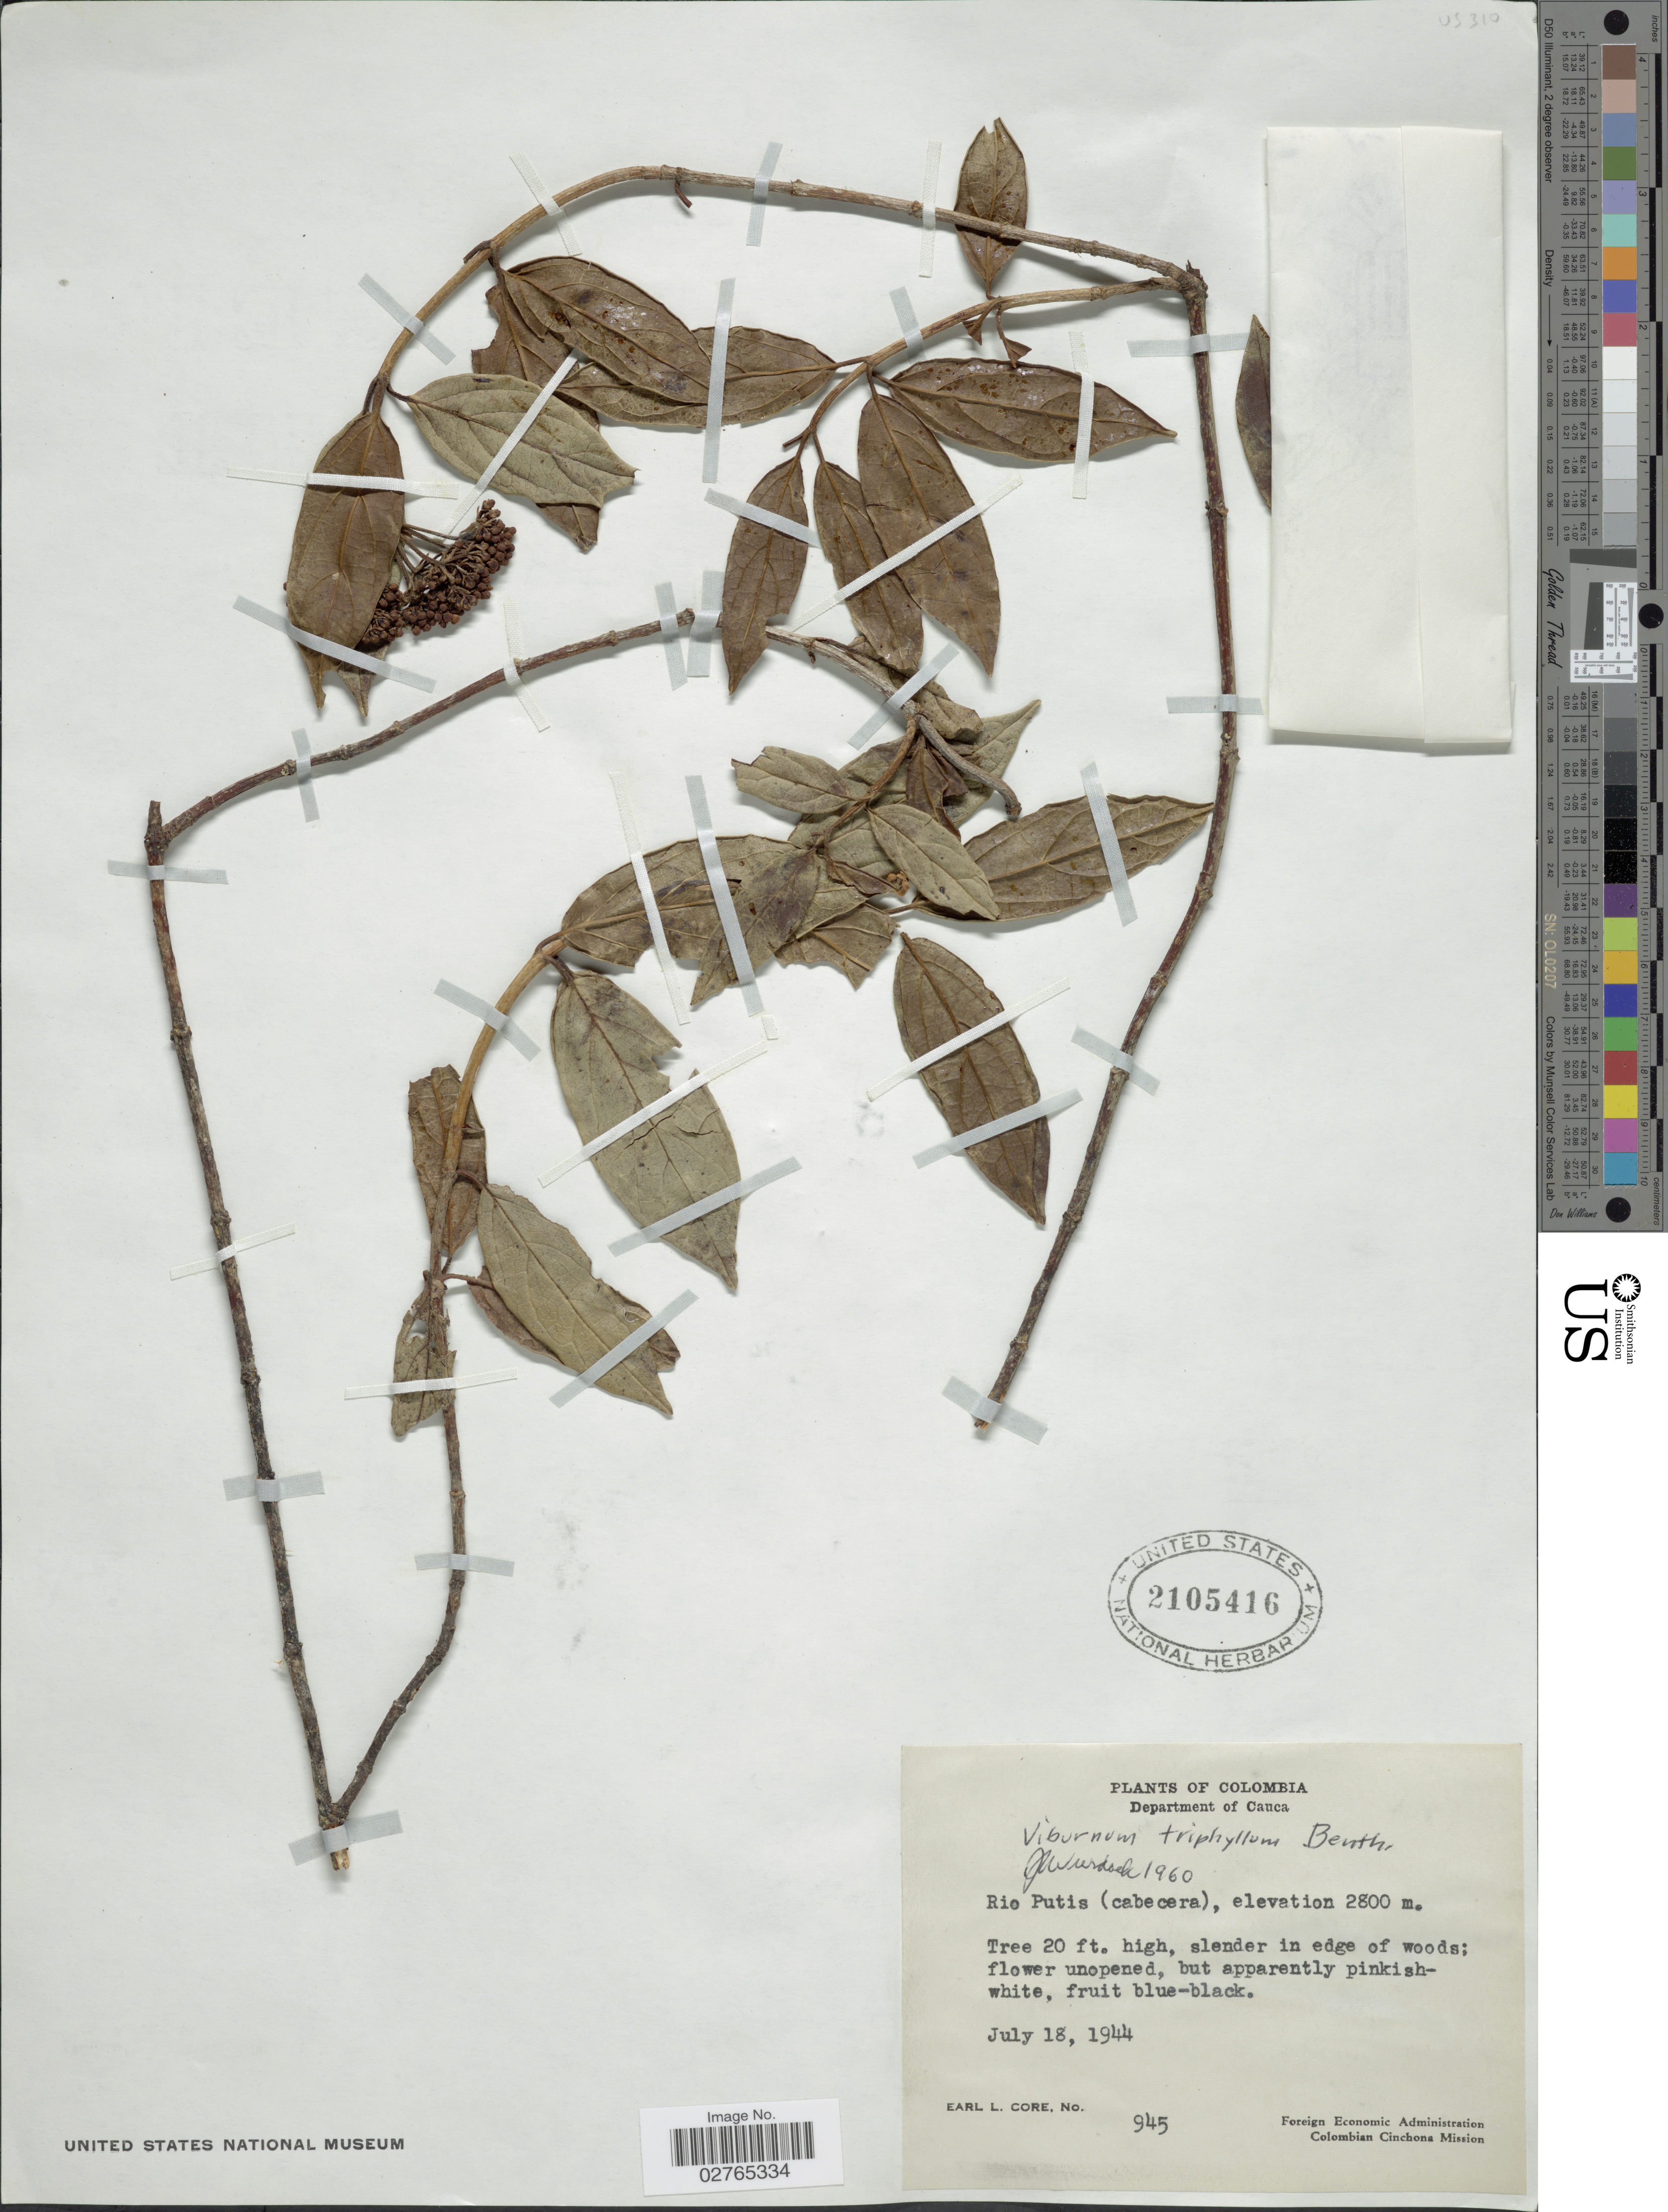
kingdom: Plantae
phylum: Tracheophyta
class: Magnoliopsida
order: Dipsacales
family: Viburnaceae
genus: Viburnum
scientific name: Viburnum triphyllum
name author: Benth.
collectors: E. L. Core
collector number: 945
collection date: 1944-07-18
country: Colombia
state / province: Cauca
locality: Department of Cauca. Rio Putis (cabecera).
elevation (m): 2800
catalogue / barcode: US 2105416